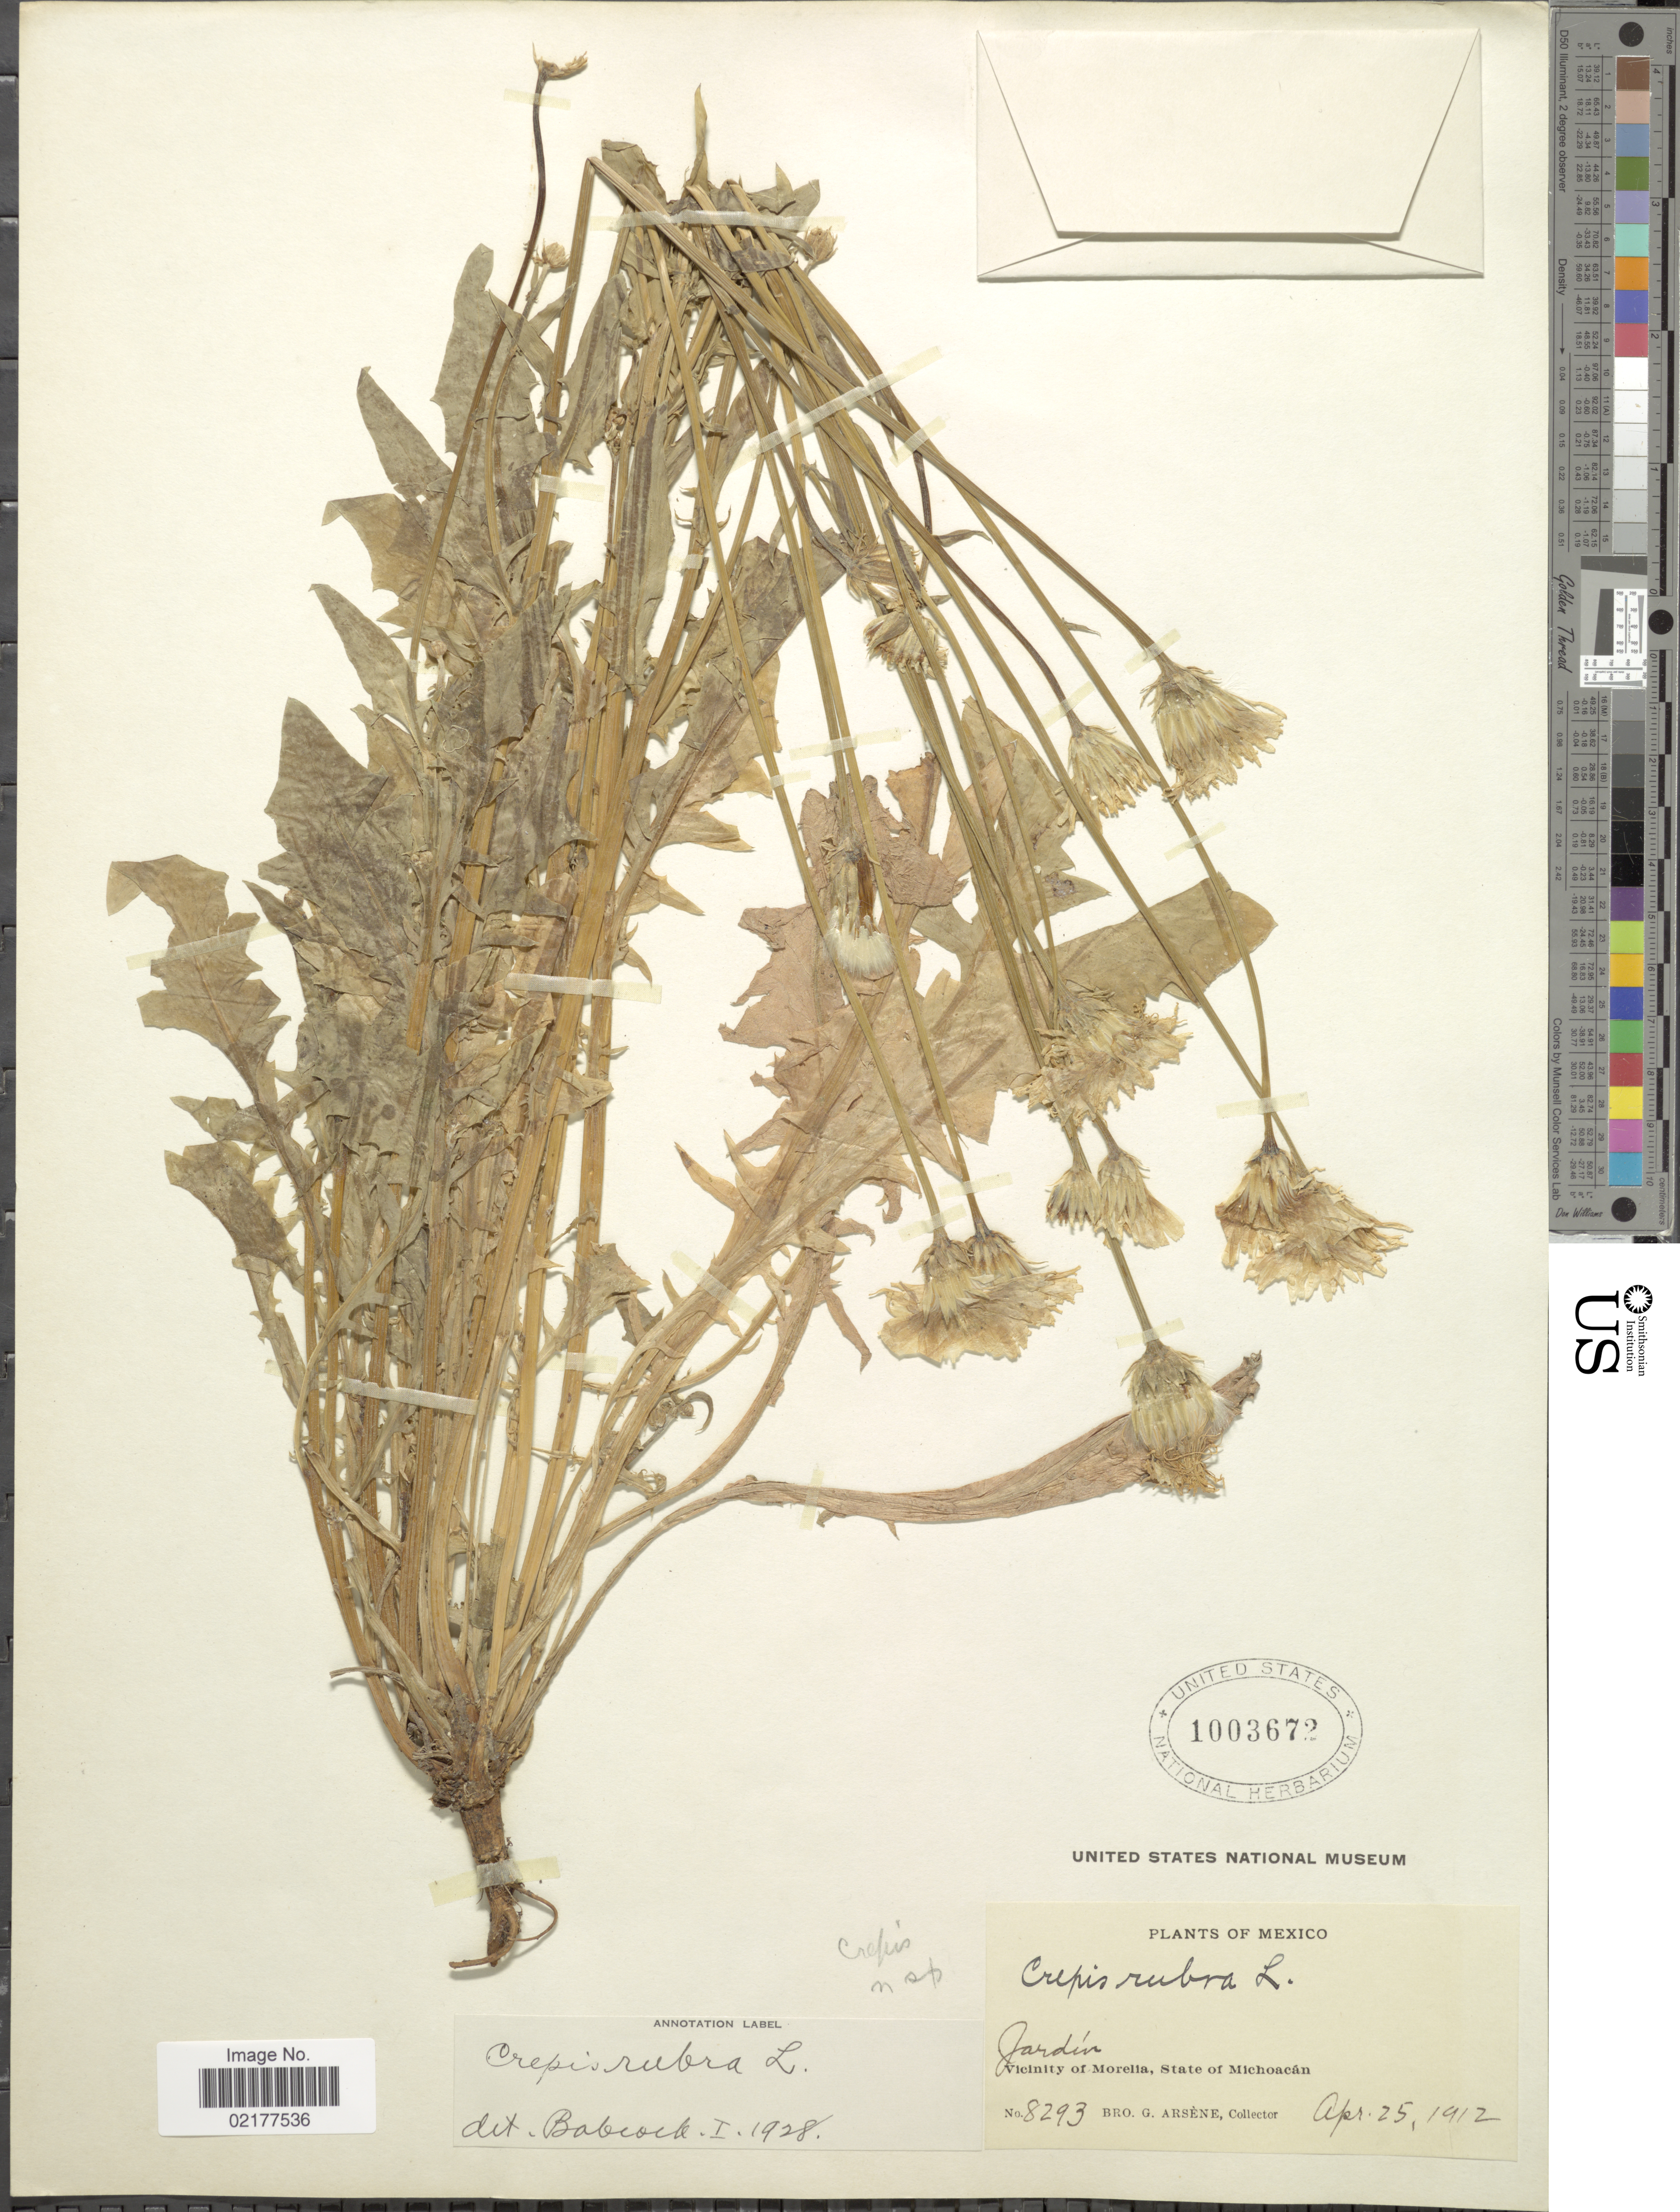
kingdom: Plantae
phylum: Tracheophyta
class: Magnoliopsida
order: Asterales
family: Asteraceae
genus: Crepis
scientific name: Crepis rubra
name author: L.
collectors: Bro. G. Arsène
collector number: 8293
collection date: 1912-04-25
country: Mexico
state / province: Michoacán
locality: Jardín. Vicinity of Morelia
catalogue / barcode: US 1003672